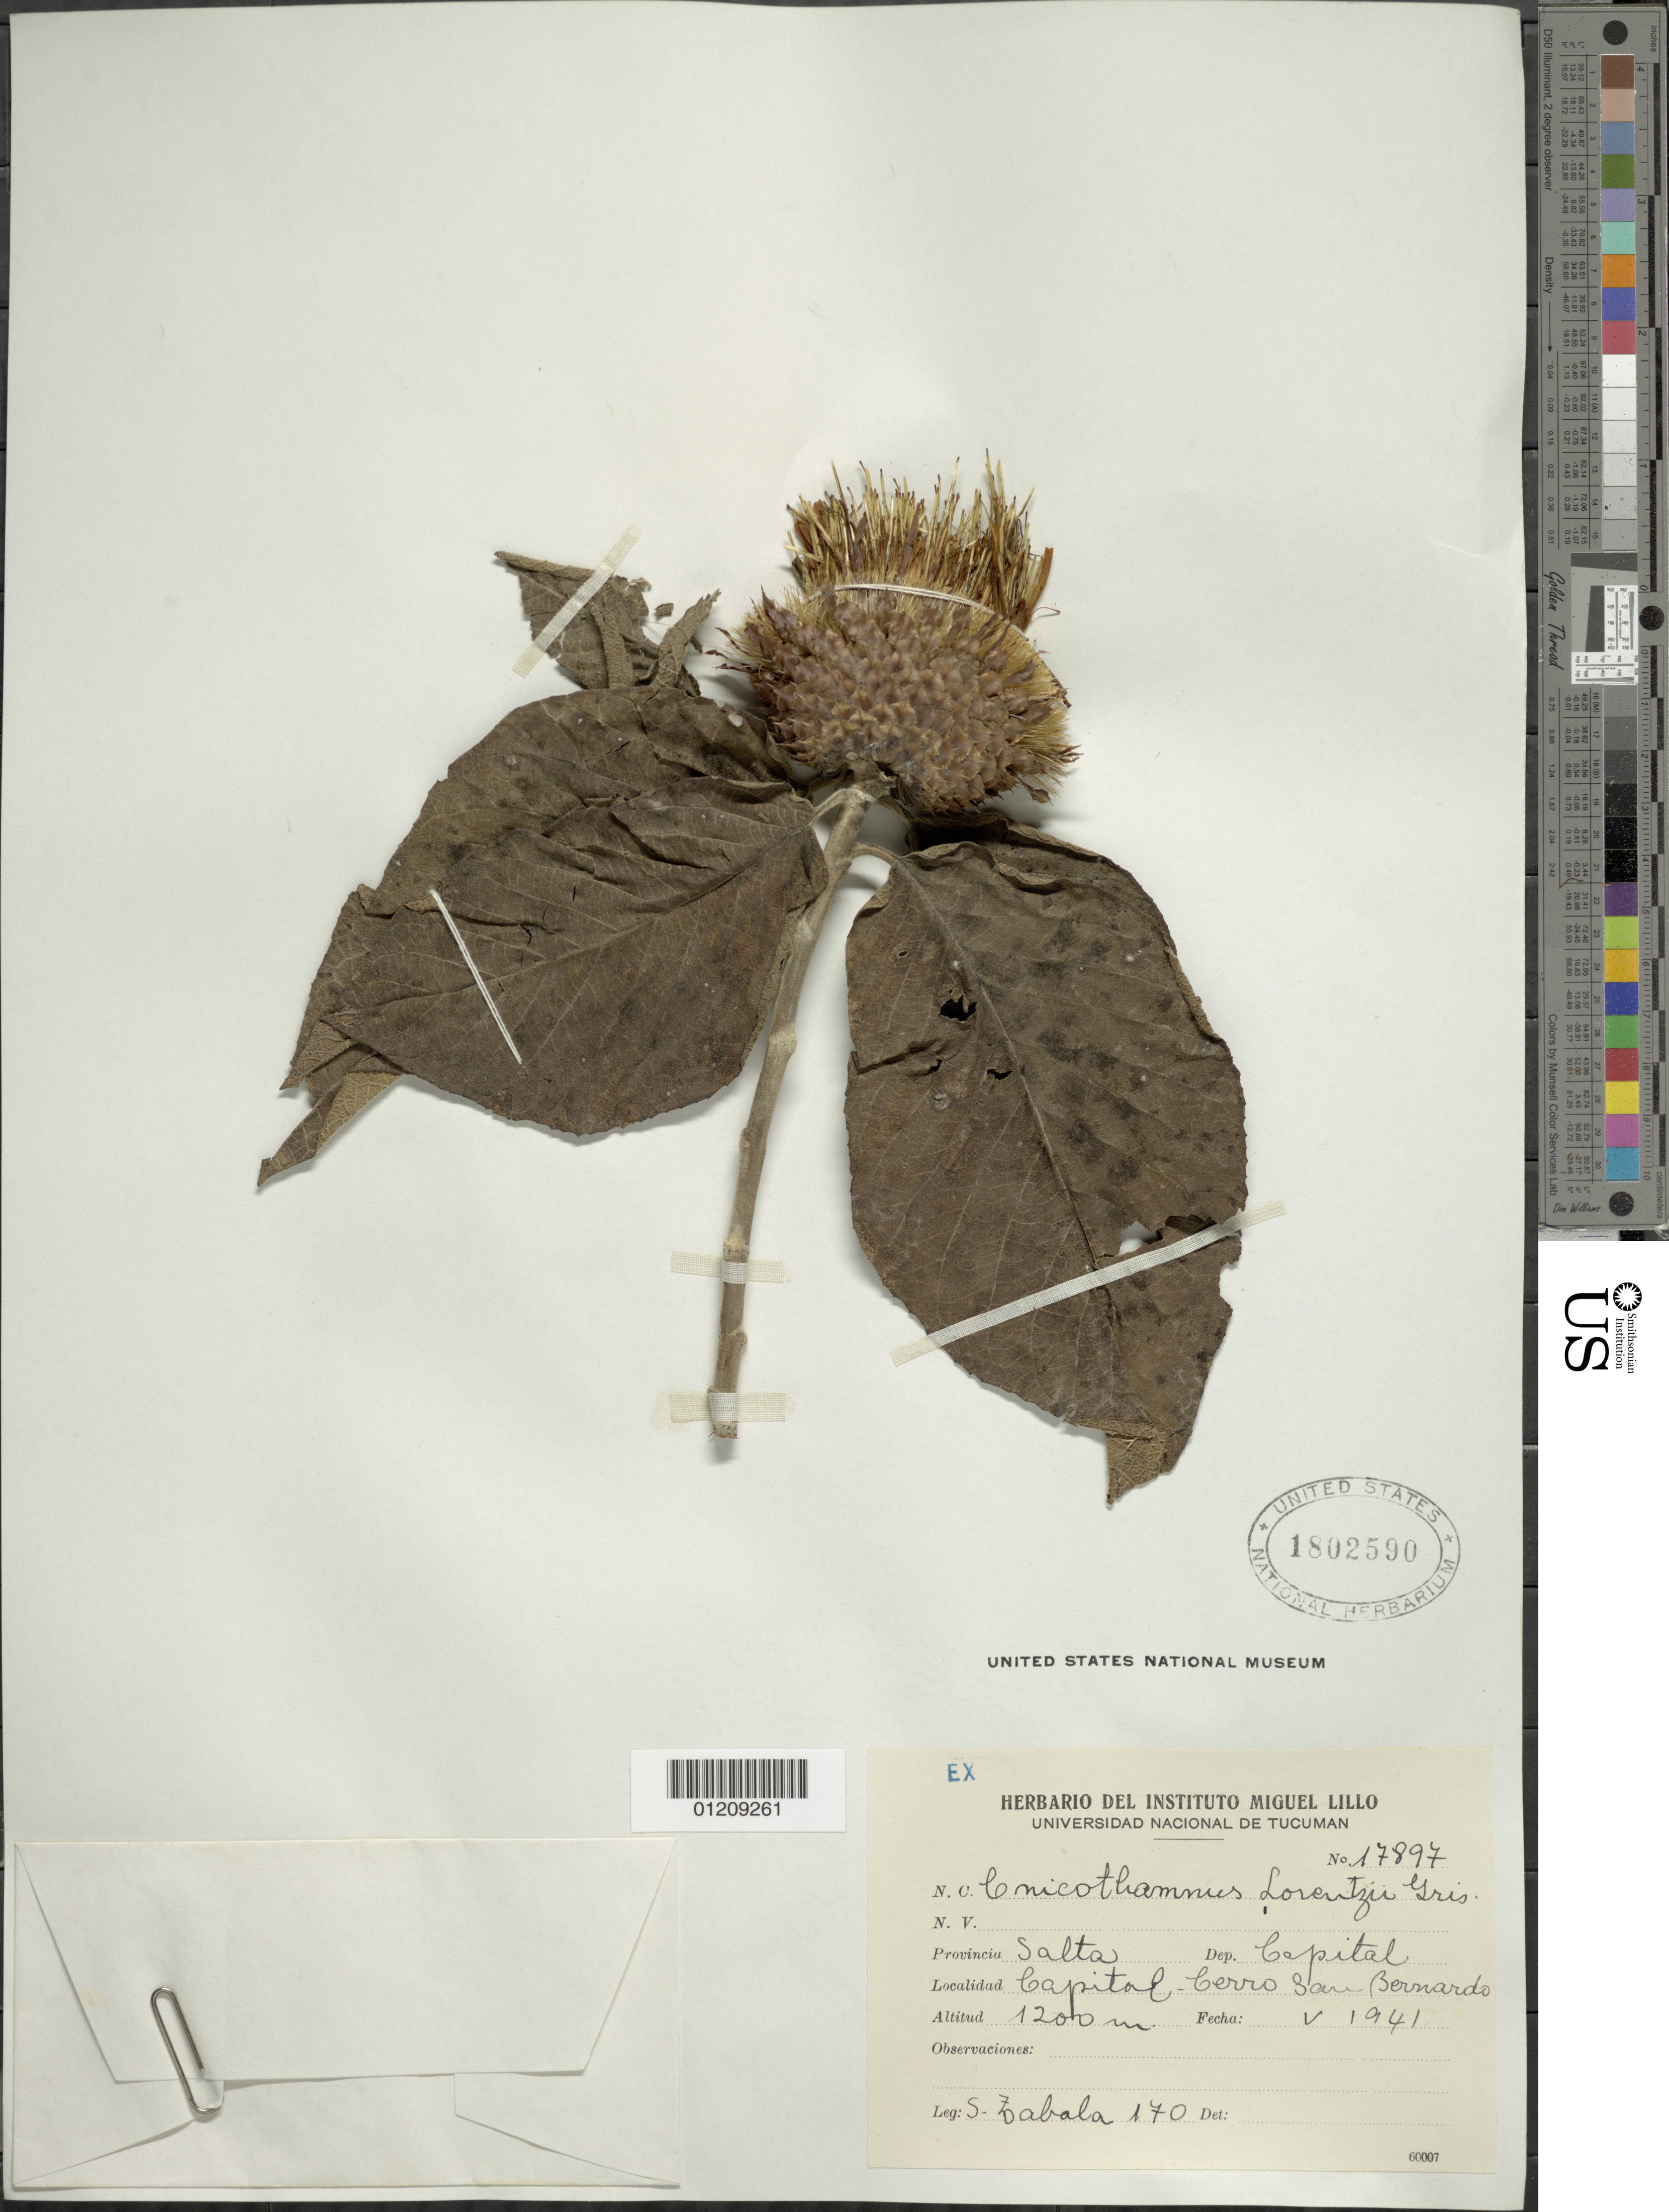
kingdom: Plantae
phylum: Tracheophyta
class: Magnoliopsida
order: Asterales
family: Asteraceae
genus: Cnicothamnus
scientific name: Cnicothamnus lorentzii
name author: Griseb.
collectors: S. Zabala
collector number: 17897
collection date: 1941-05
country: Argentina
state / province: Salta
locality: Dep. Capital; Capital, Cerro San Bernardo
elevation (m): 1200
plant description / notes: on label "Leg: S. Zabala 170"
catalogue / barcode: US 1802590